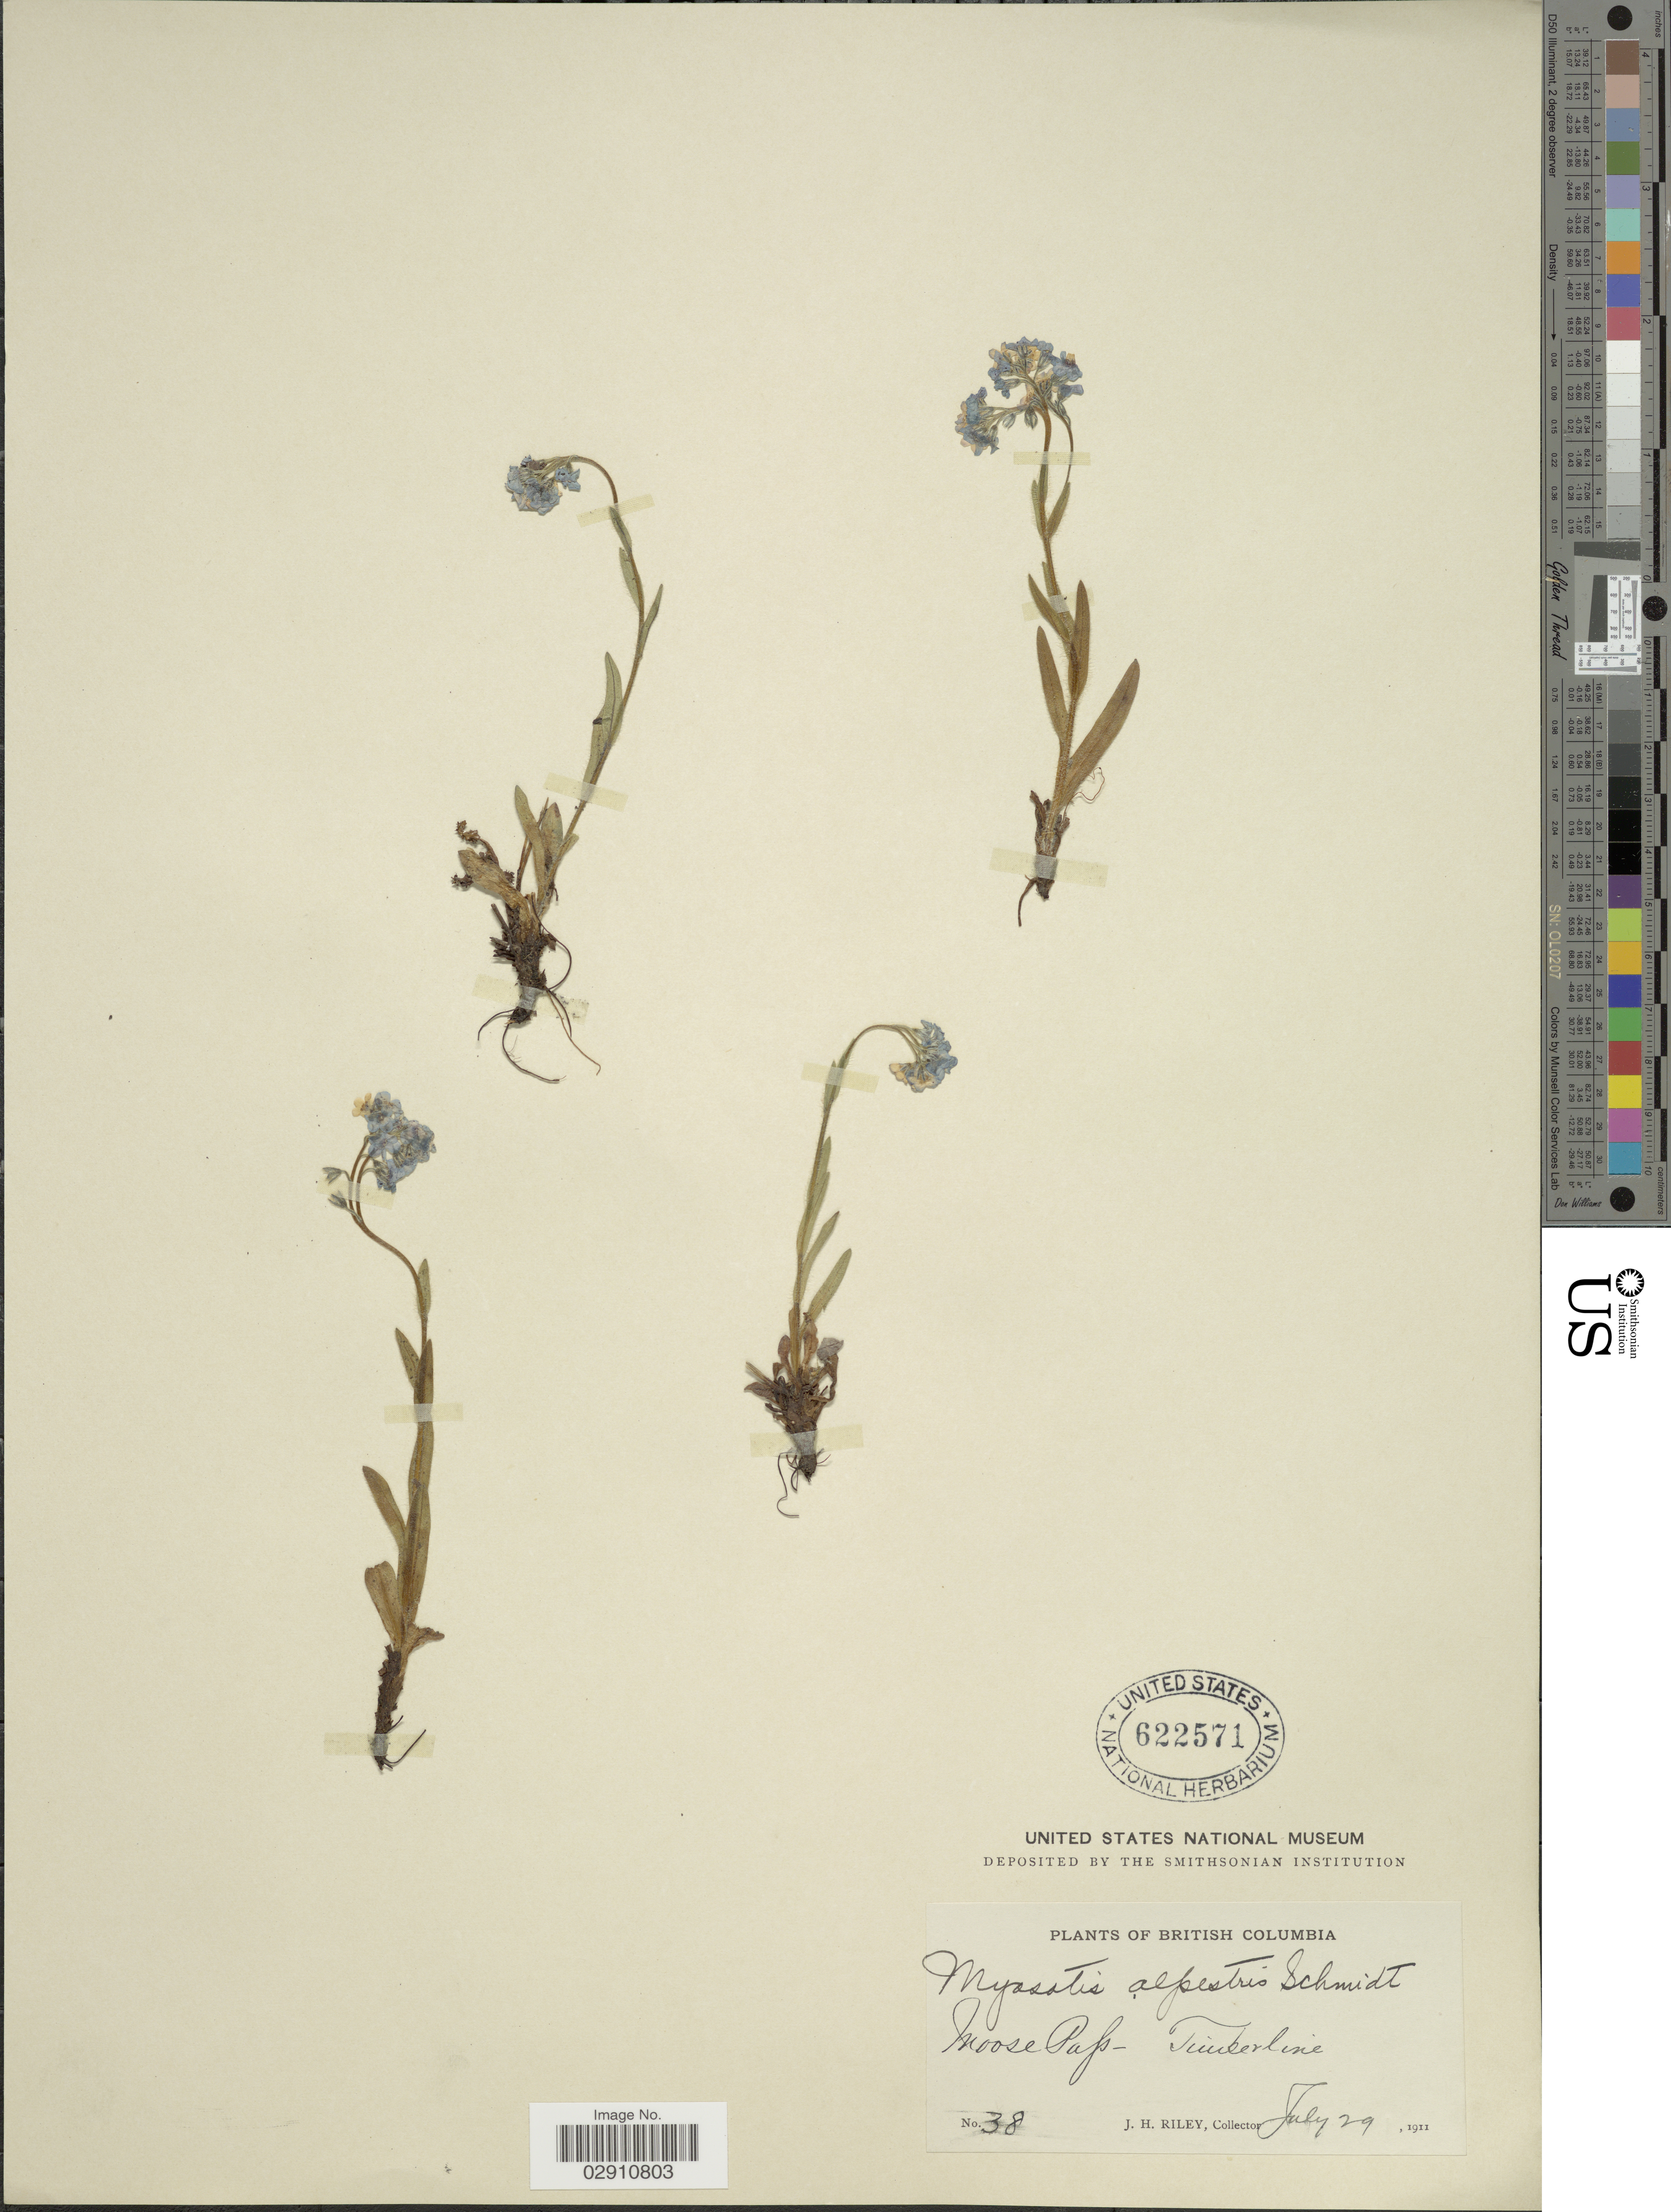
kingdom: Plantae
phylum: Tracheophyta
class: Magnoliopsida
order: Boraginales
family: Boraginaceae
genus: Myosotis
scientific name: Myosotis alpestris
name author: F.W. Schmidt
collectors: J. H. Riley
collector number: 38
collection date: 1911-07-29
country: Canada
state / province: British Columbia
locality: Moose Pass - Timberline.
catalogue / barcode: US 622571